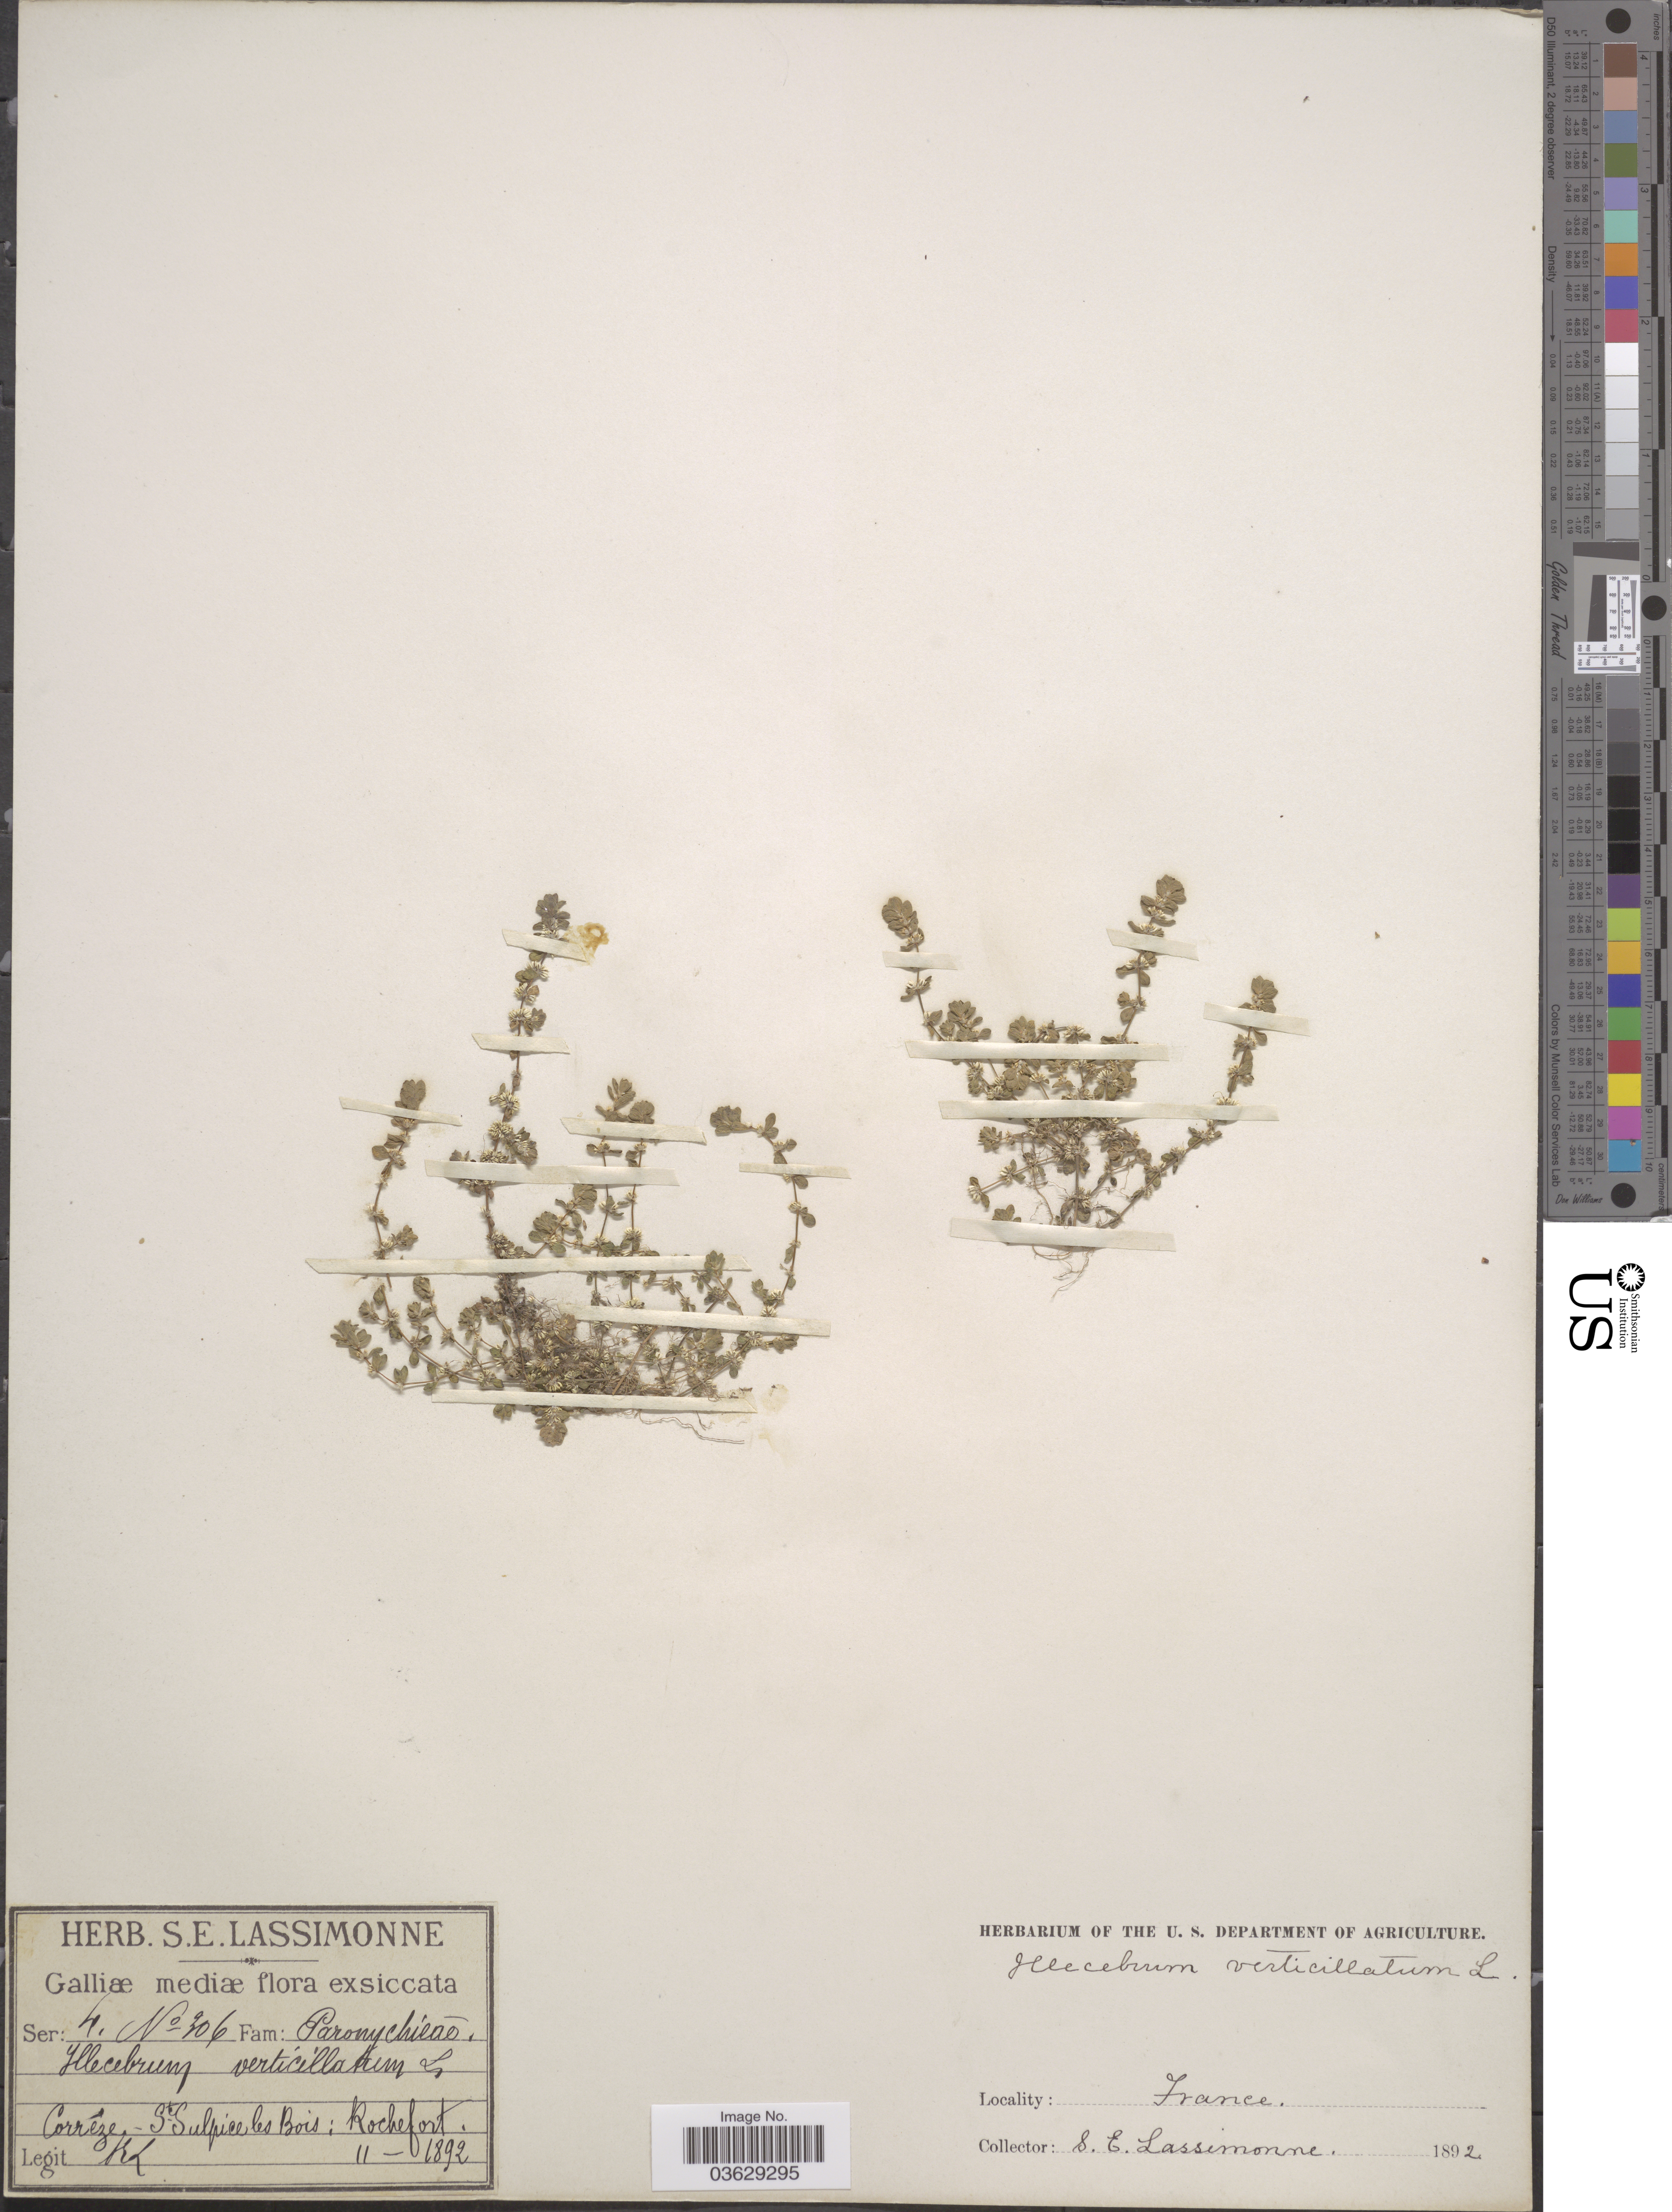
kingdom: Plantae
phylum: Tracheophyta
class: Magnoliopsida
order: Caryophyllales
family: Caryophyllaceae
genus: Illecebrum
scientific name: Illecebrum verticillatum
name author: L.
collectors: S. Lassimonne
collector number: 306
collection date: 1892-11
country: France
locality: Galliæ mediæ. Corréze- Ste. Sulpice les Bois: Rochefort.